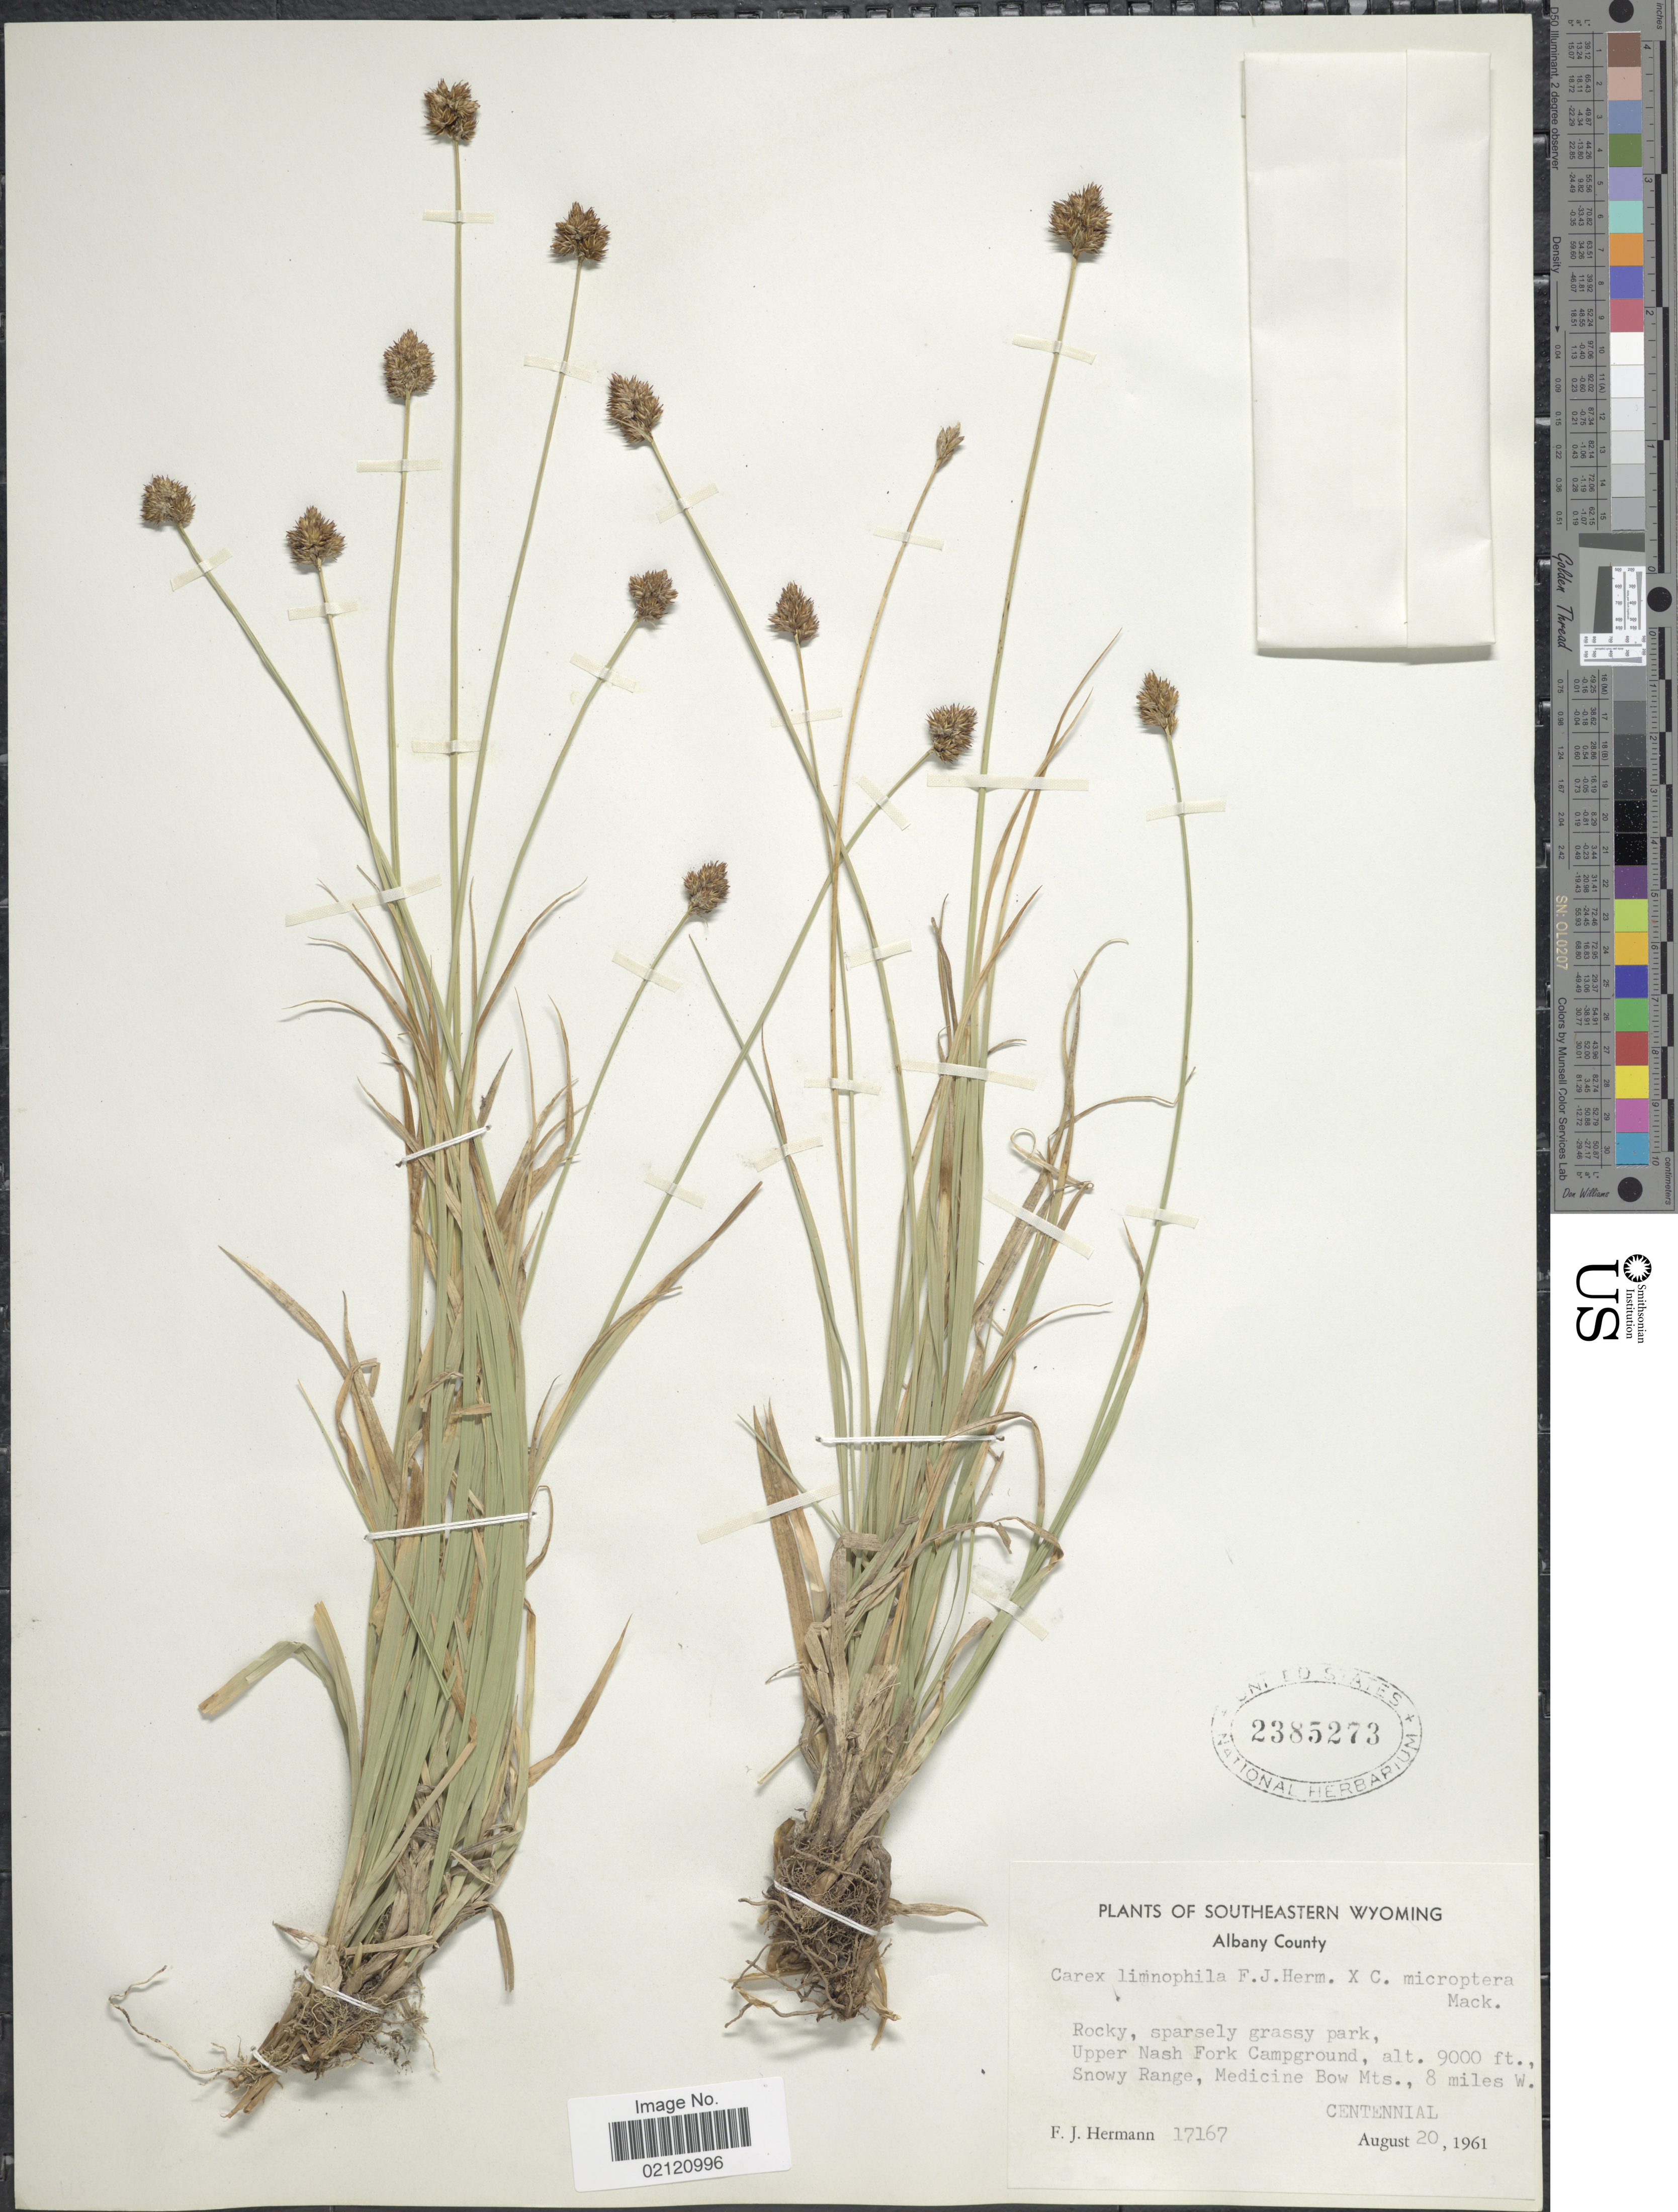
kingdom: Plantae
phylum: Tracheophyta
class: Liliopsida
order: Poales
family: Cyperaceae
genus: Carex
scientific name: Carex microptera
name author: Mack.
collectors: F. J. Hermann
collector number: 17167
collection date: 1961-08-20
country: United States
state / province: Wyoming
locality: Southeastern Wyoming, Albany County, Upper Nash Fork Campground, Snowy Range, Medicine Bow Mts., 8 miles W. Centennial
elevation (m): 2743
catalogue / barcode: US 2385273